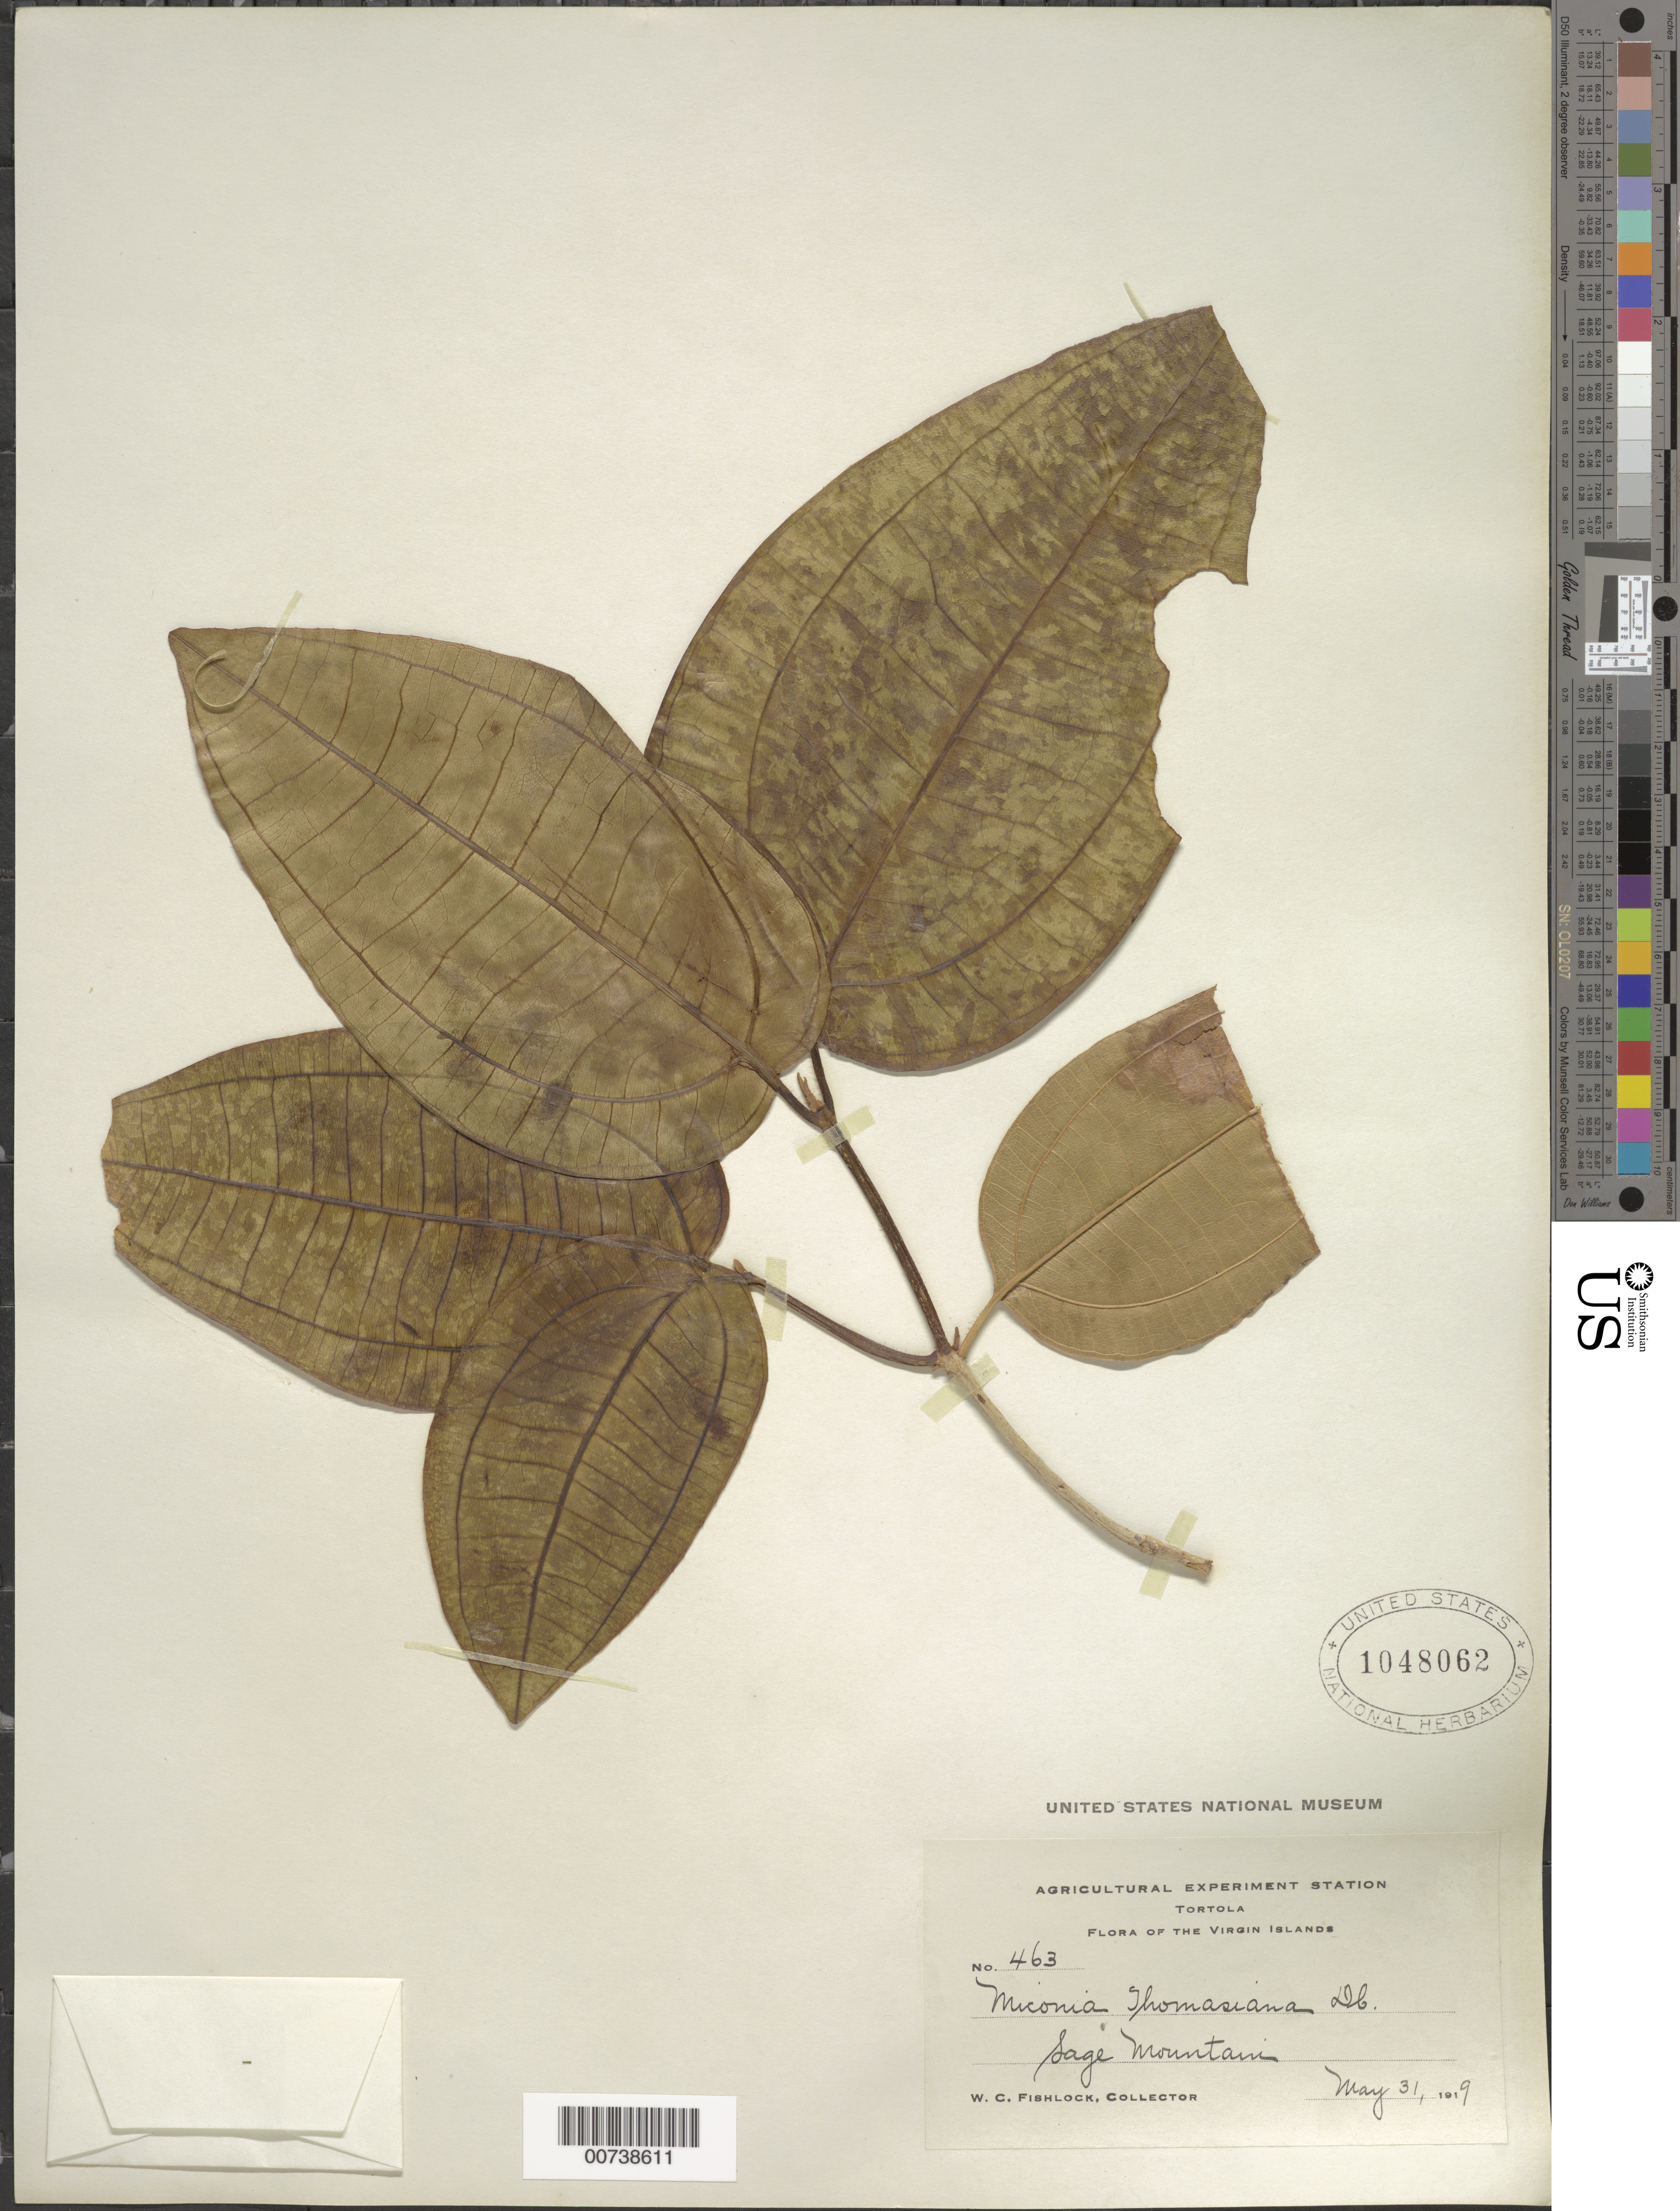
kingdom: Plantae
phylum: Tracheophyta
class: Magnoliopsida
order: Myrtales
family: Melastomataceae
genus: Miconia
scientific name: Miconia thomasiana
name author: DC.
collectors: W. Fishlock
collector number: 463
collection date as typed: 31 May 1919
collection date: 1919-05-31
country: British Virgin Islands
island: Tortola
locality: Sage Mountain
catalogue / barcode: US 1048062